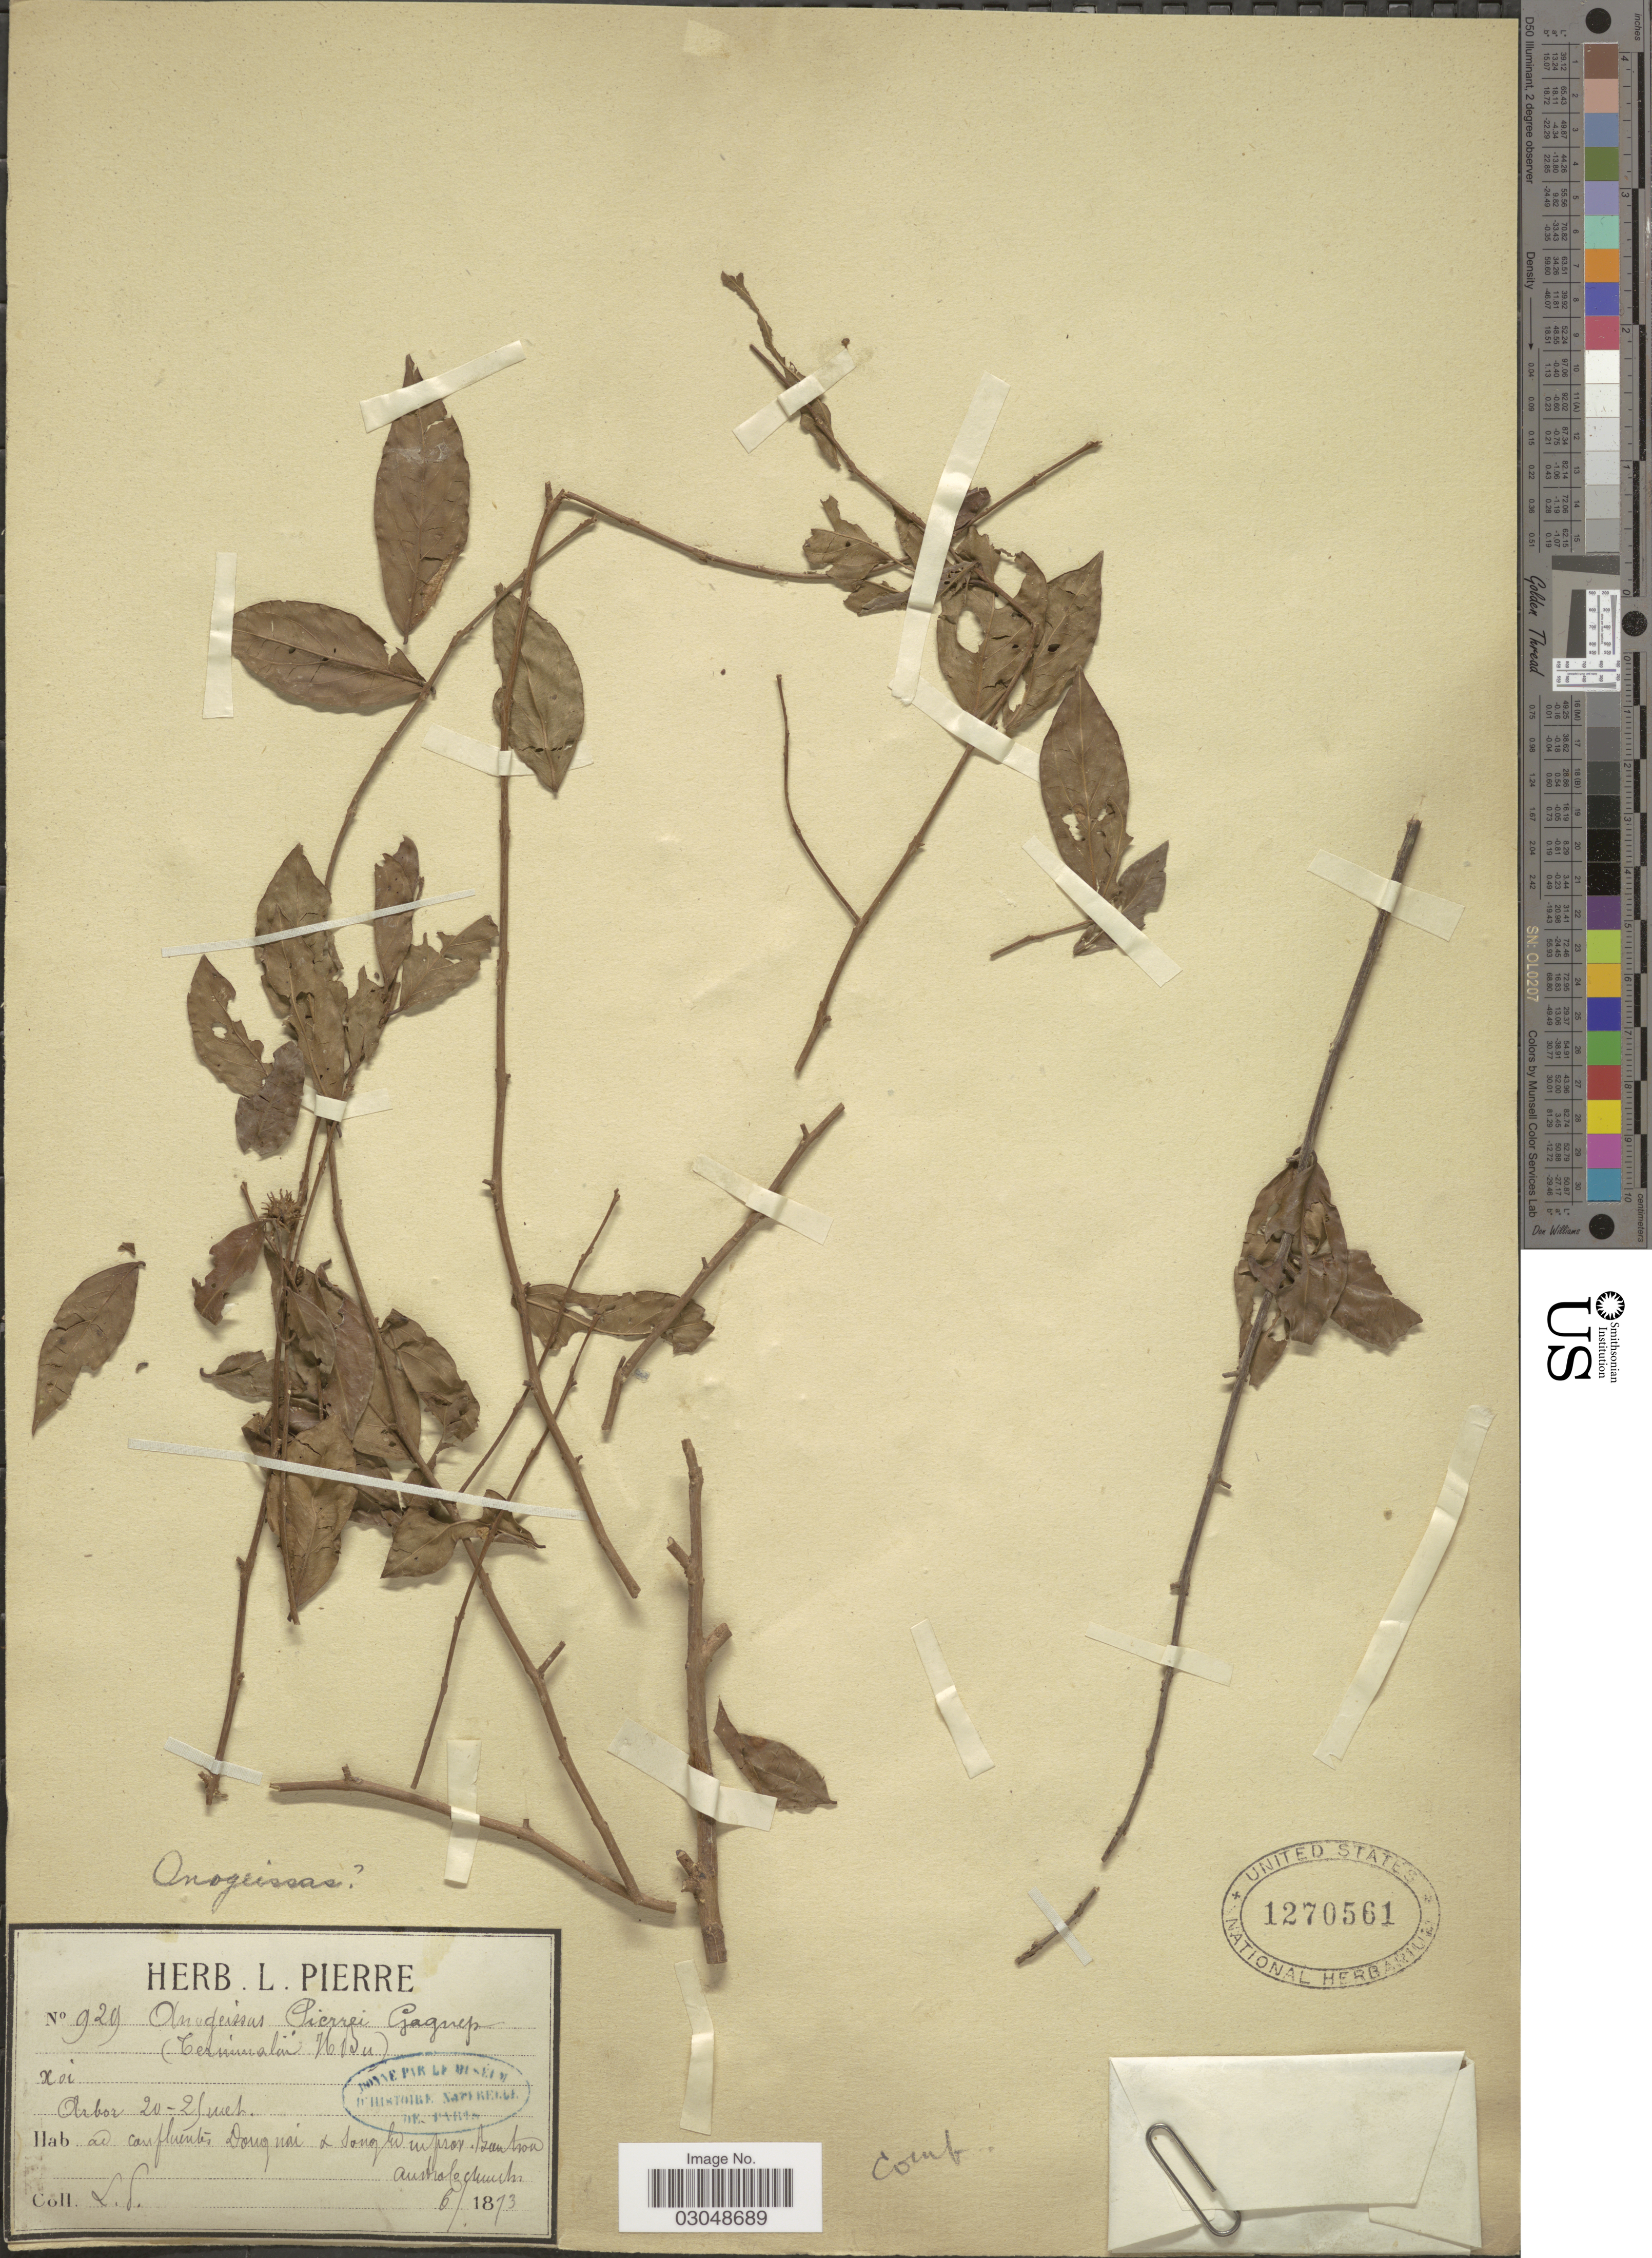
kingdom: Plantae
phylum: Tracheophyta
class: Magnoliopsida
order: Myrtales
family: Combretaceae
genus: Anogeissus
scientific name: Anogeissus pierrei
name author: Gagnep.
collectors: L. Pierre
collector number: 929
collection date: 1873-06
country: Vietnam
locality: Ad confluentes Dongnai & Songlu in prov. Bienhoa austro Cochinch. [at confluence of Dong Nai & Song Lu, Bien Hoa province, south Cochinchina]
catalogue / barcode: US 1270561